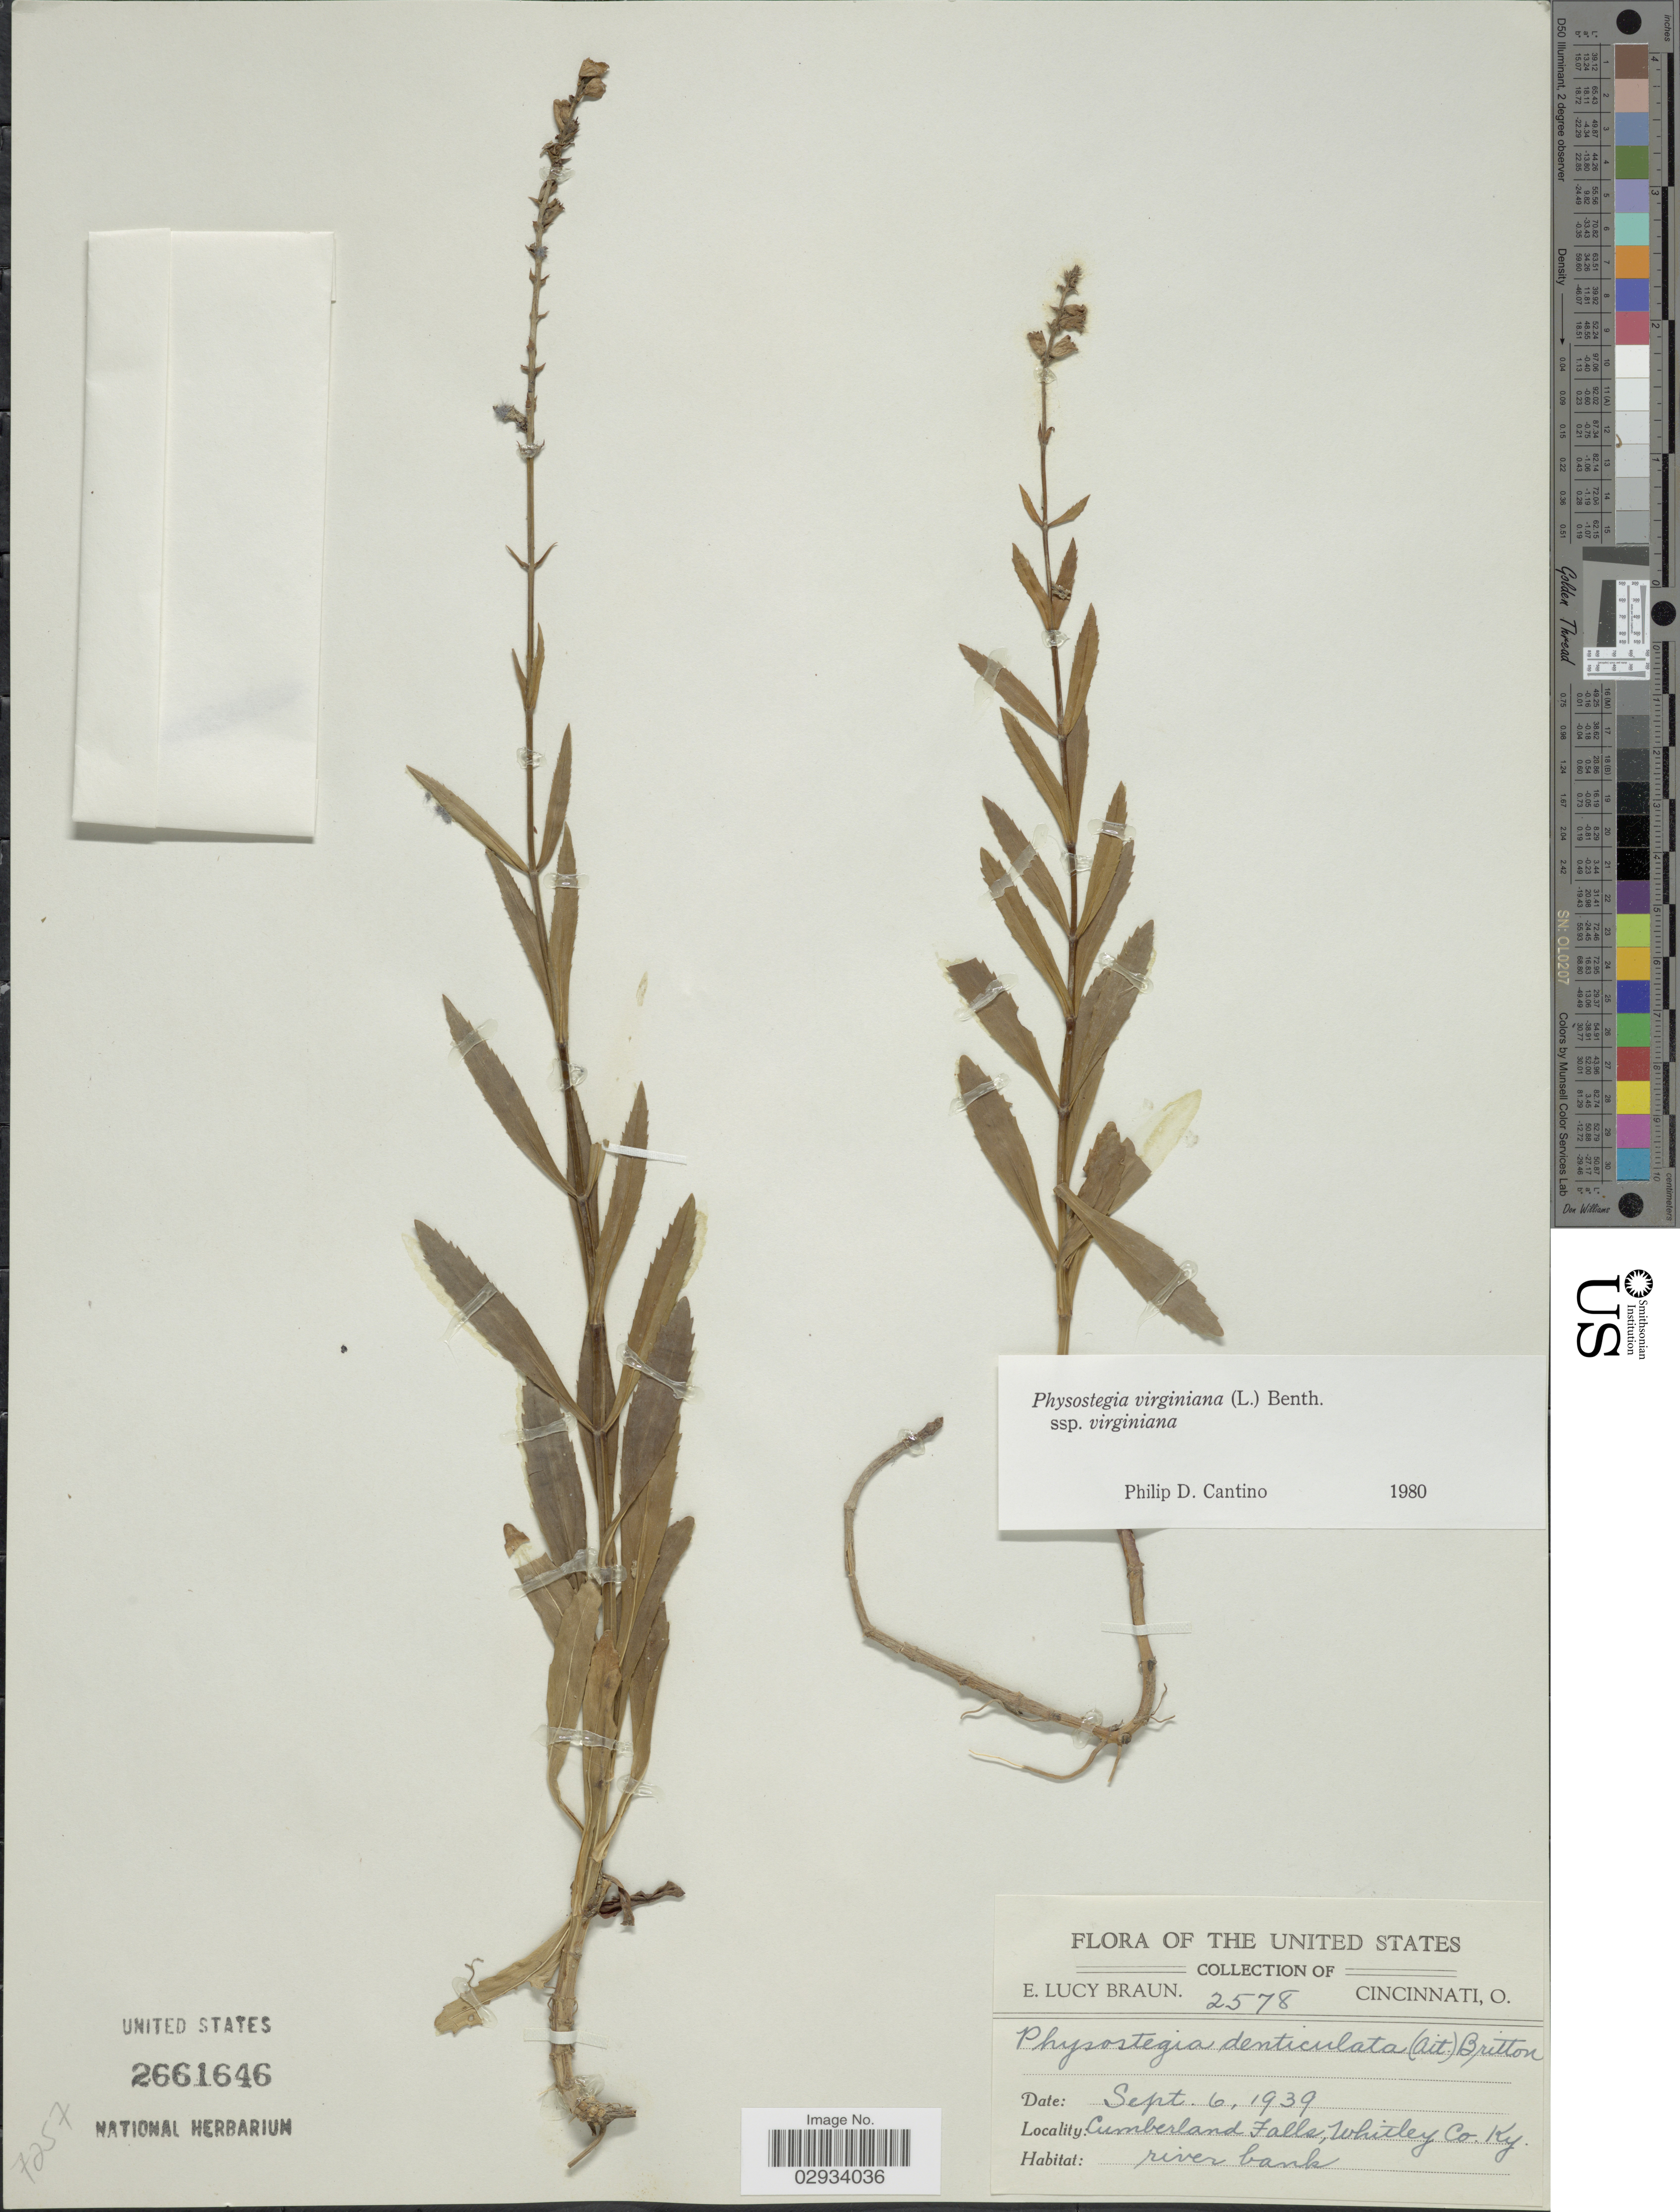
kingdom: Plantae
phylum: Tracheophyta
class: Magnoliopsida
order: Lamiales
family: Lamiaceae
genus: Physostegia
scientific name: Physostegia virginiana subsp. virginiana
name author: (L.) Benth.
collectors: E. L. Braun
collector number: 2578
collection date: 1939-09-06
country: United States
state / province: Kentucky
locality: Cumberland Falls, Whitley Co., Ky., river bank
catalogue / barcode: US 2661646